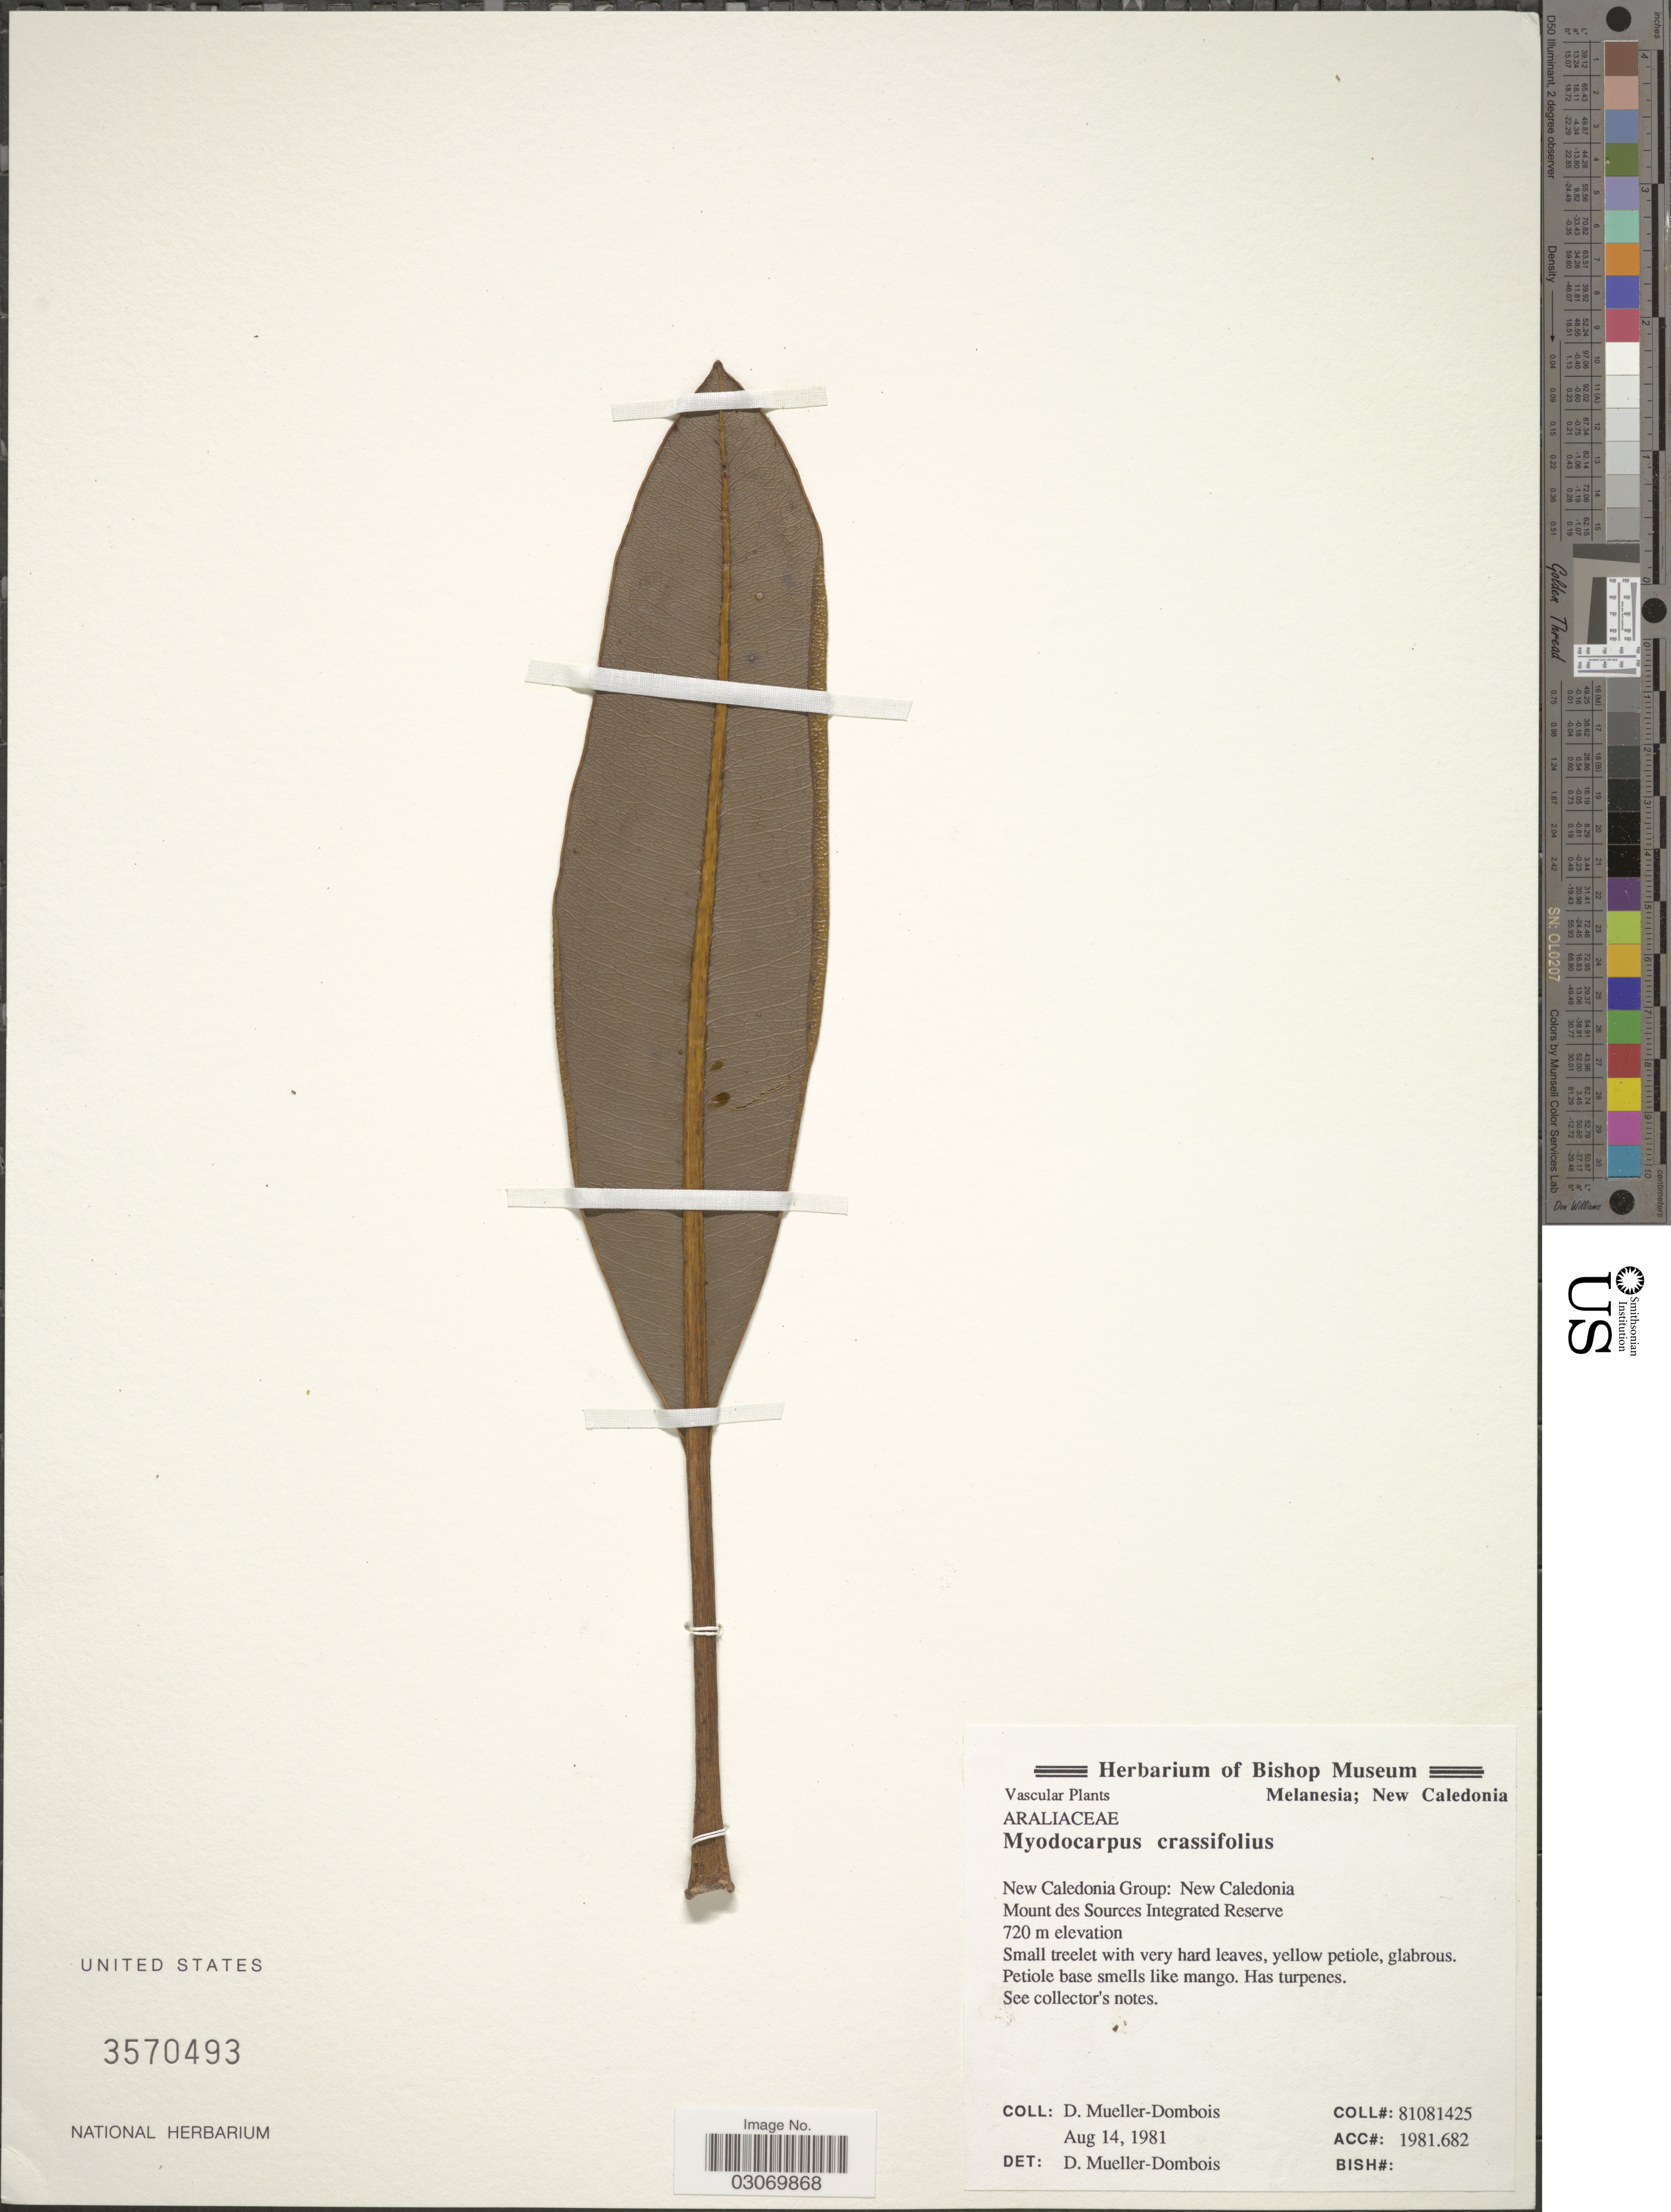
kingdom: Plantae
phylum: Tracheophyta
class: Magnoliopsida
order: Apiales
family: Myodocarpaceae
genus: Myodocarpus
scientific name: Myodocarpus crassifolius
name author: Dubard & R. Vig.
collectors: D. Mueller-Dombois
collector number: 81081425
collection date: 1981-08-14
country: New Caledonia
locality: New Caledonia Group, Mount des Sources Integrated Reserve.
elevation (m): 720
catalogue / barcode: US 3570493